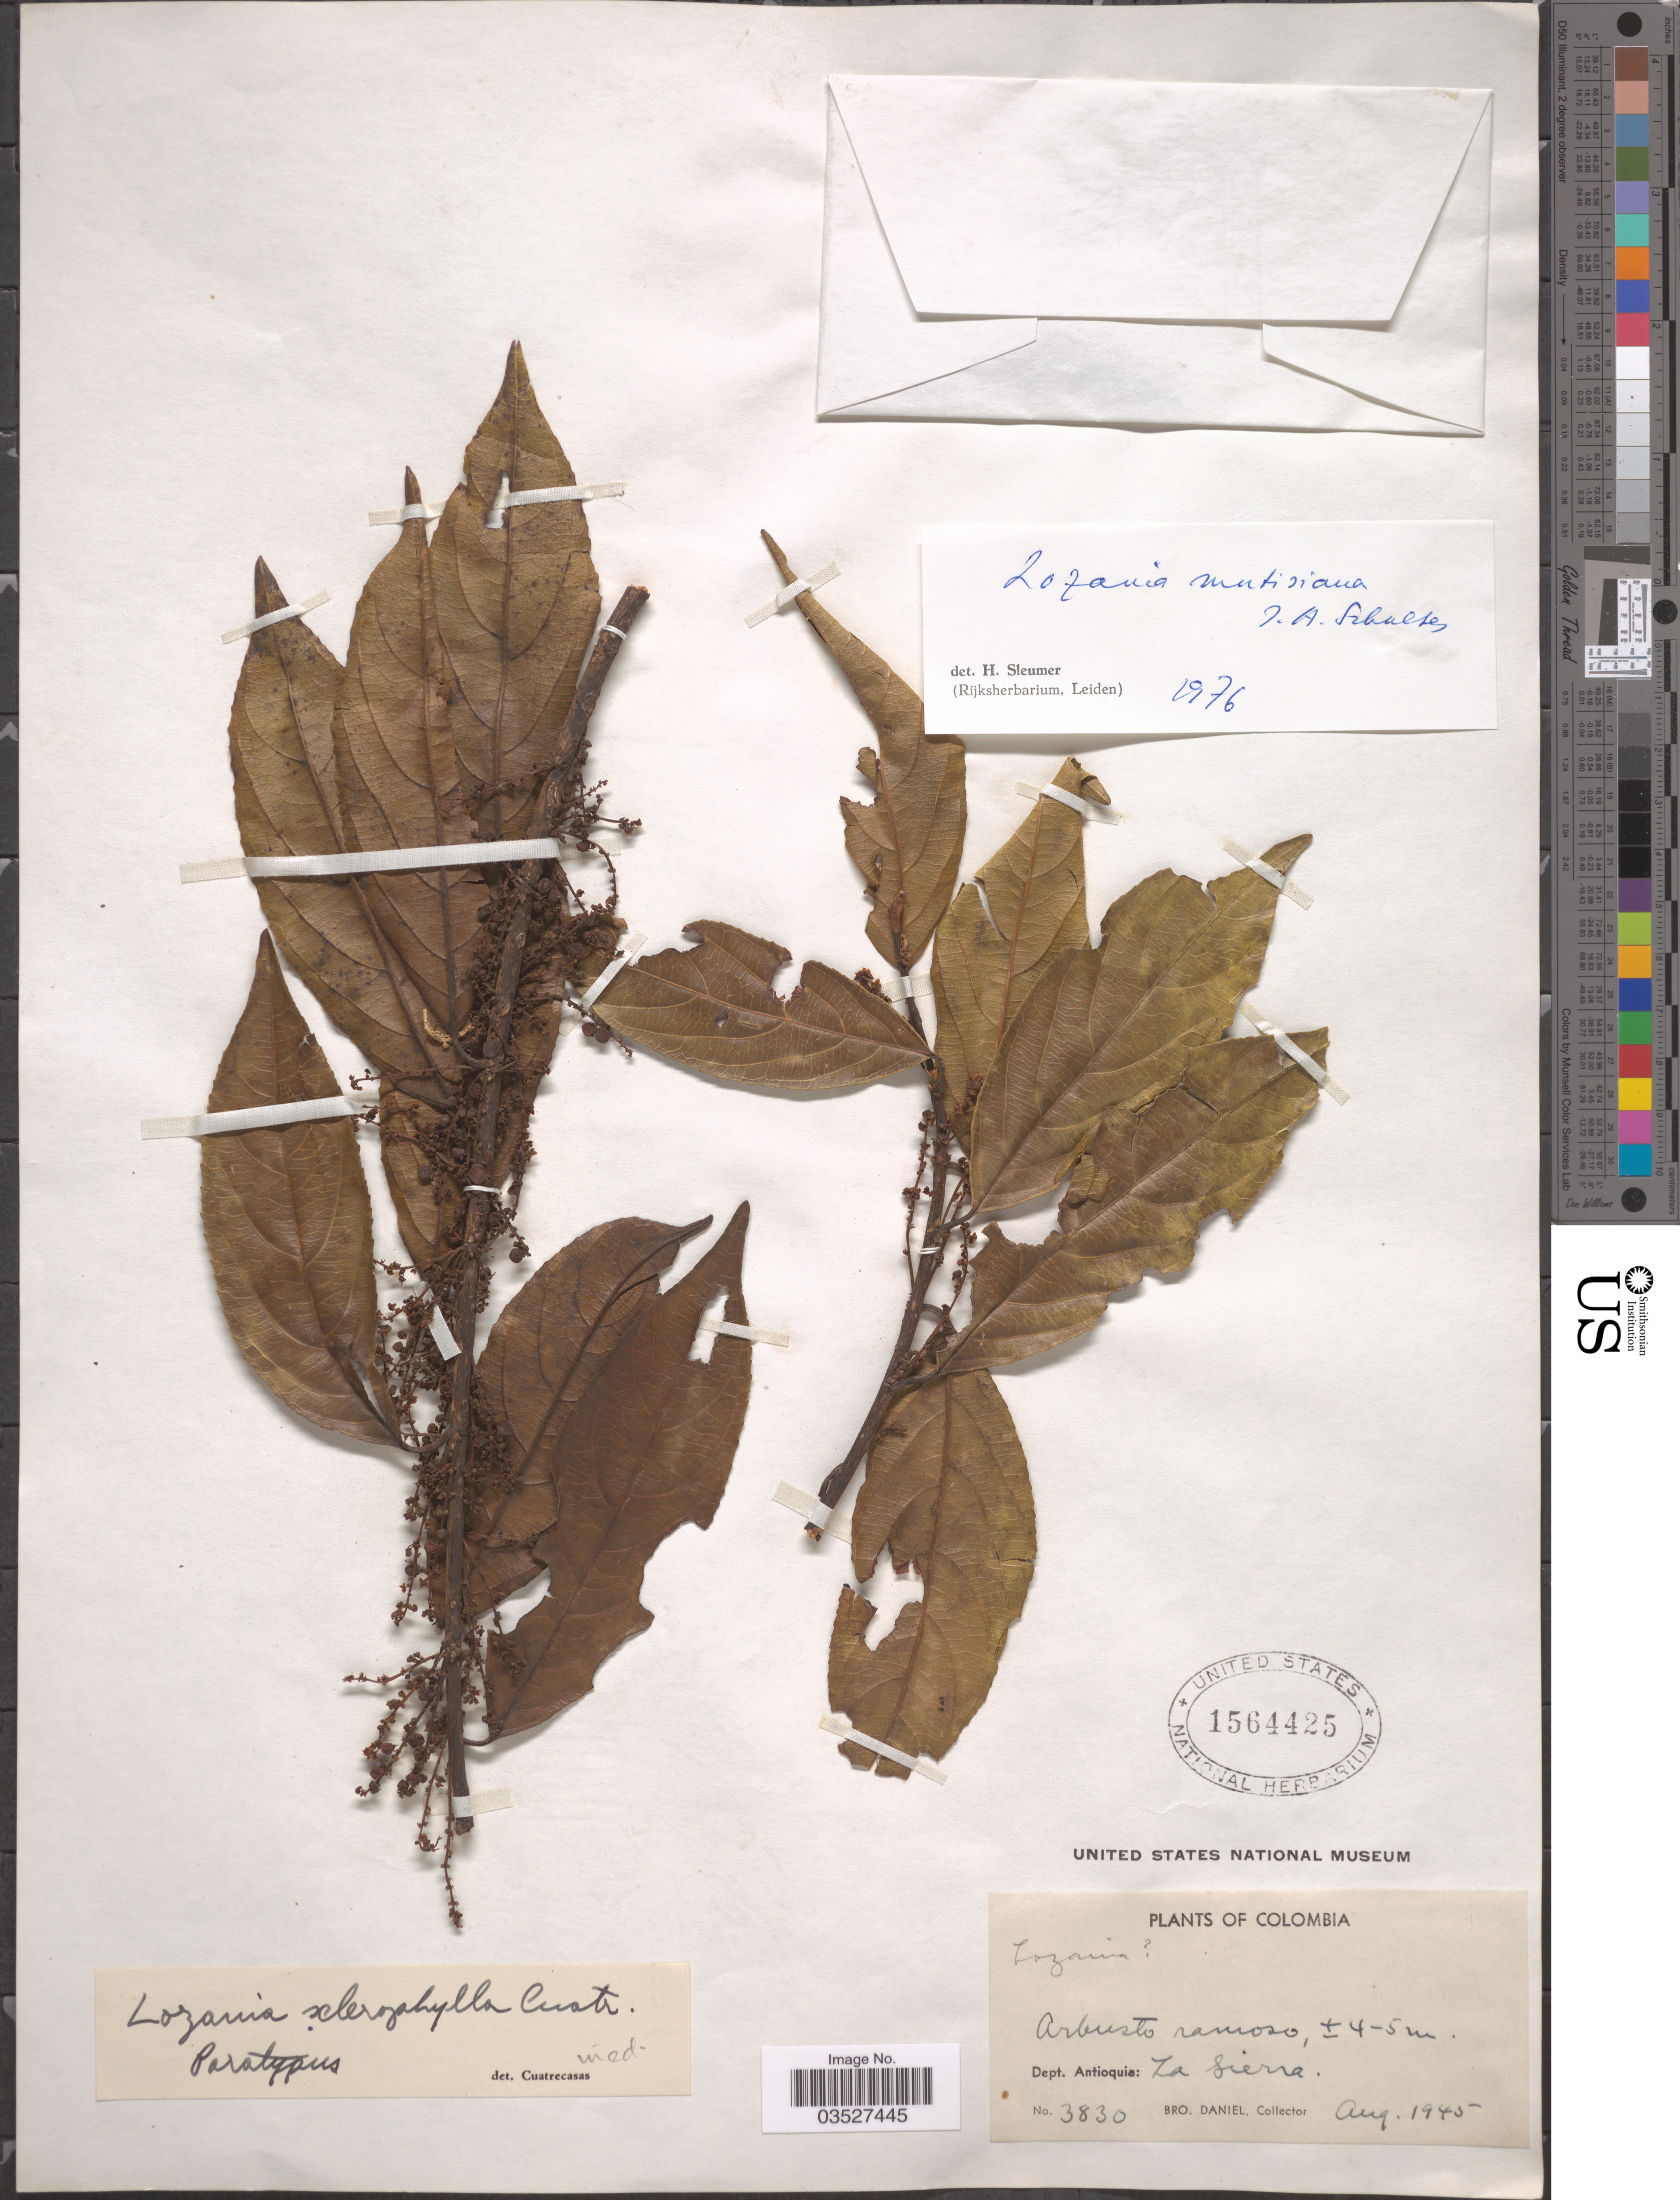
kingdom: Plantae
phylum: Tracheophyta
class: Magnoliopsida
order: Malpighiales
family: Lacistemataceae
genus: Lozania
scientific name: Lozania mutisiana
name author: Schult. in Roem. & Schult.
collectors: Bro. Daniel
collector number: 3830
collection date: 1945-08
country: Colombia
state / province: Antioquia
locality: Dept. Antioquia: La Sierra.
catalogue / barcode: US 1564425